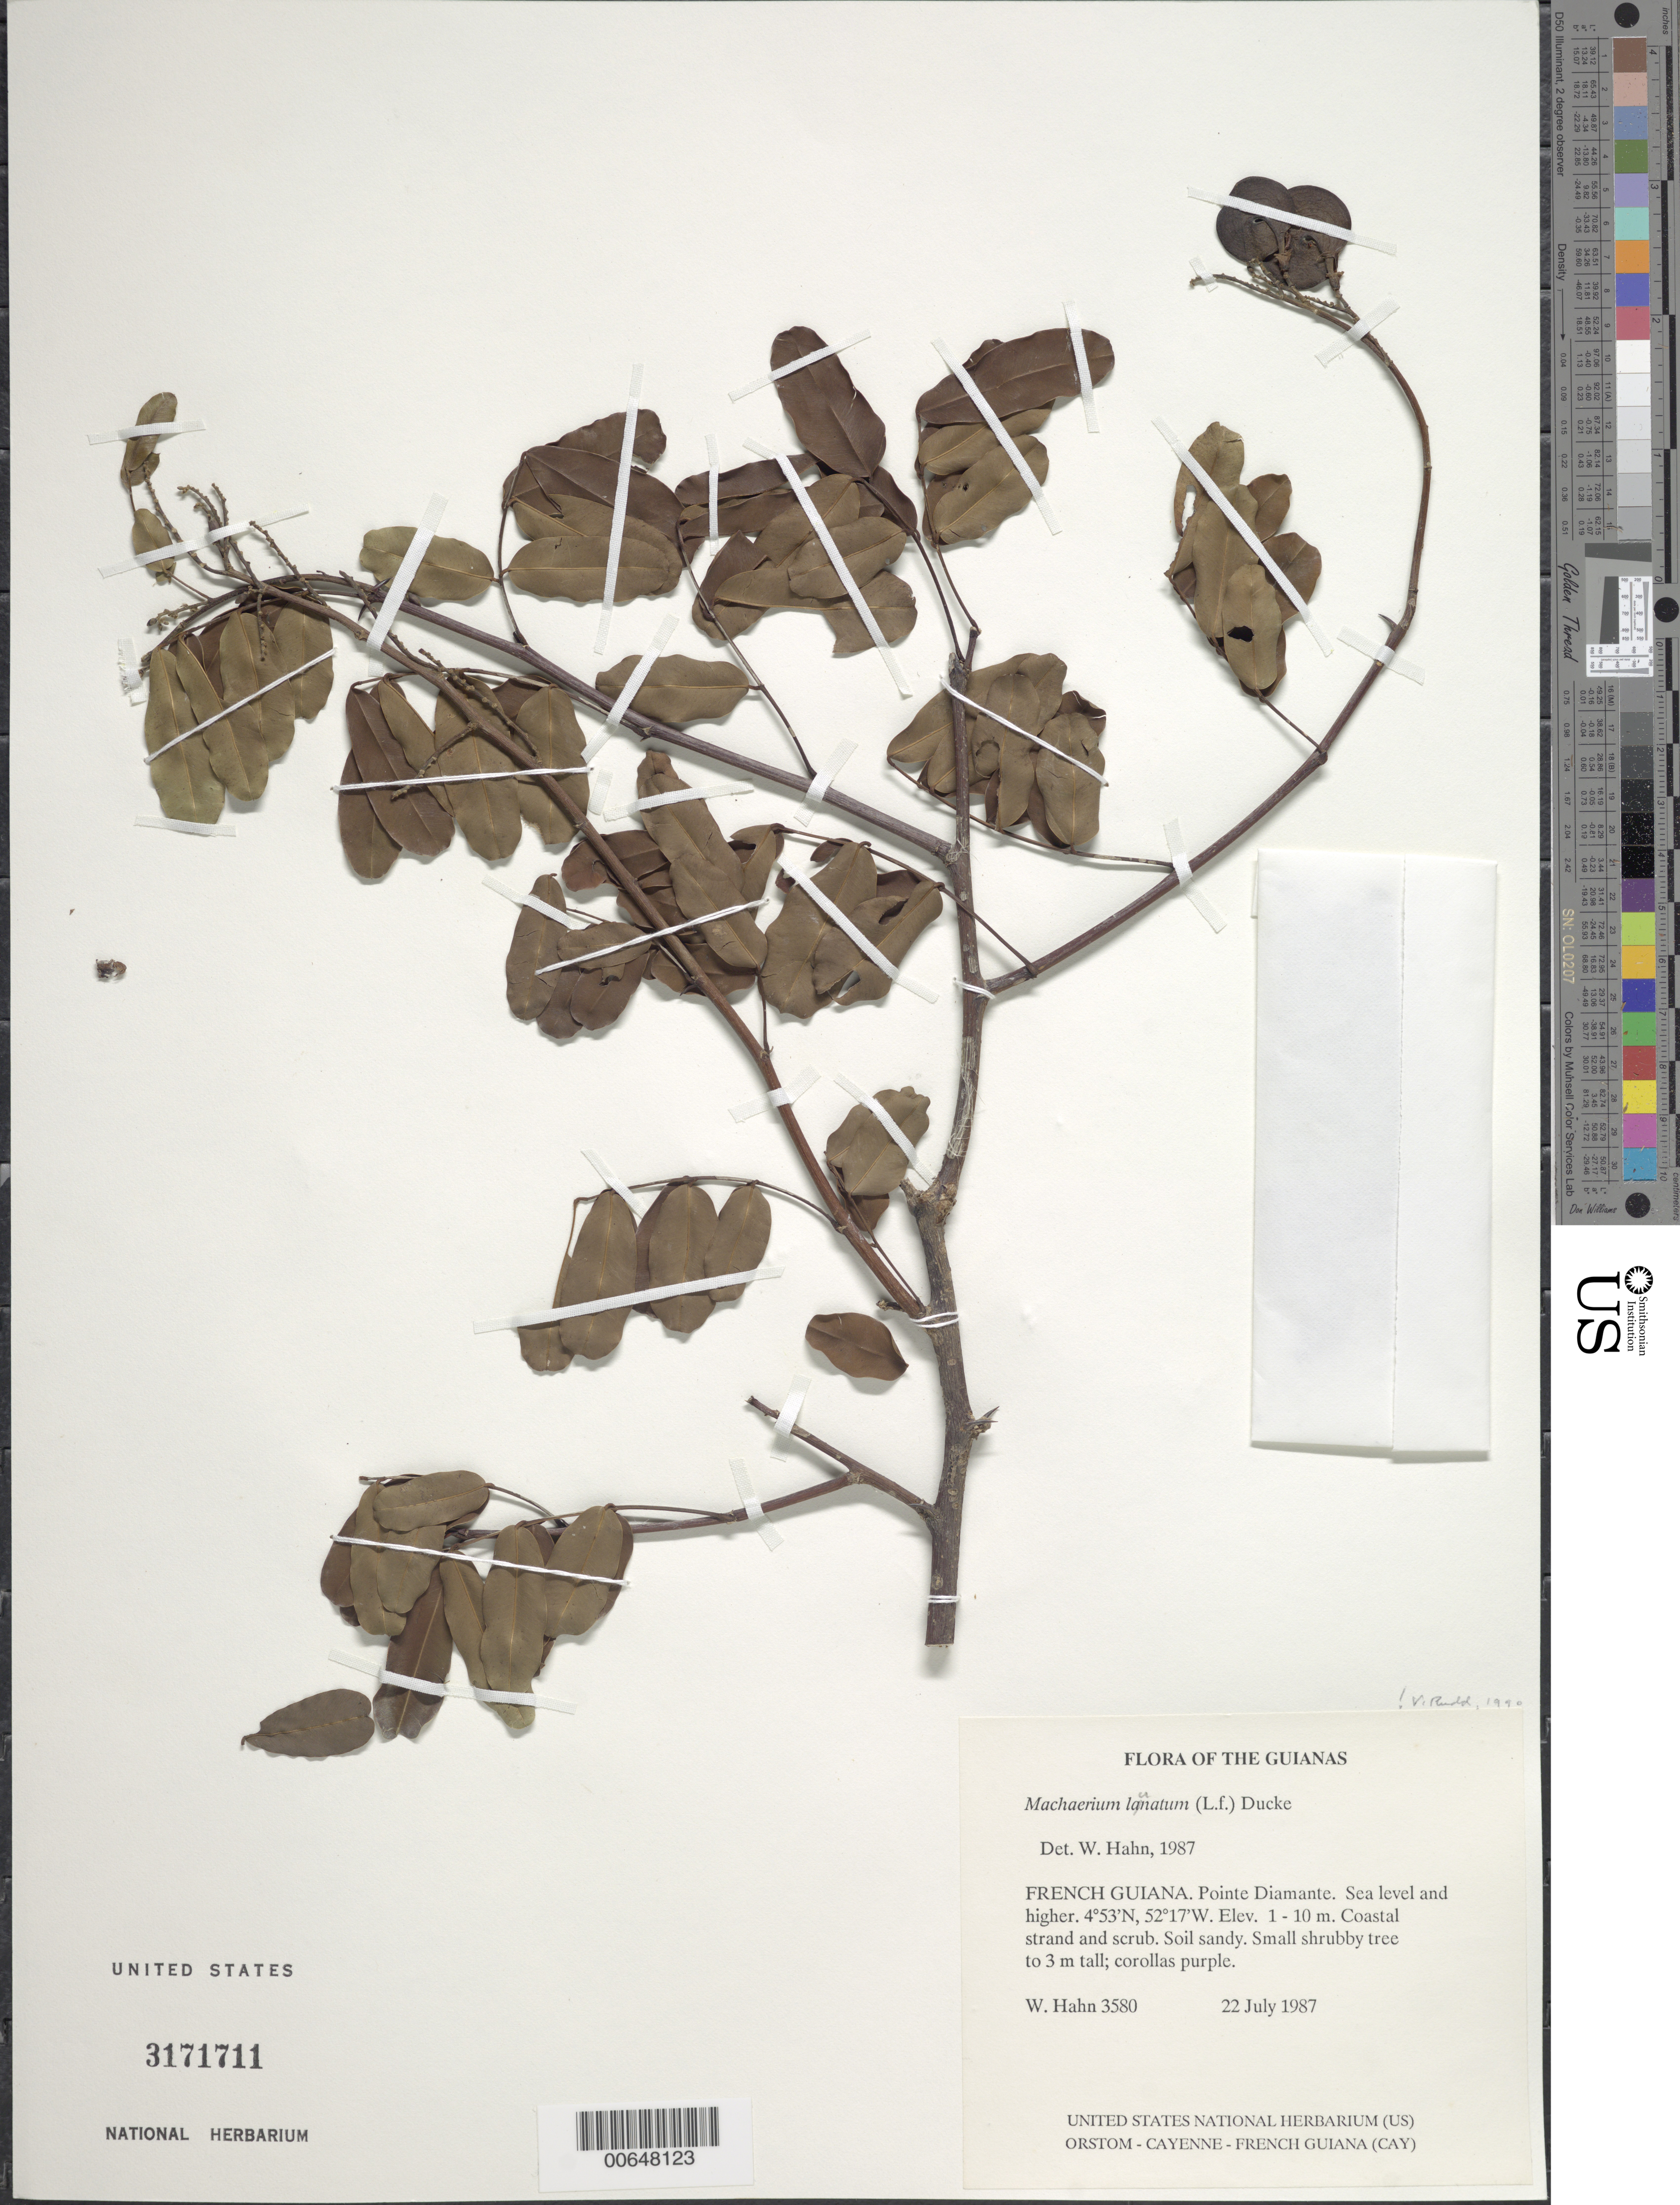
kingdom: Plantae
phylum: Tracheophyta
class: Magnoliopsida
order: Fabales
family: Fabaceae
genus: Machaerium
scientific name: Machaerium lunatum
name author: (L. f.) Ducke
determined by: Hahn, William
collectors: W. Hahn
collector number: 3580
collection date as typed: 22 July 1987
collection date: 1987-07-22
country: French Guiana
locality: Pointe Diamante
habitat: Coastal strand and scrub. Soil sandy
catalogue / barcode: US 3171711